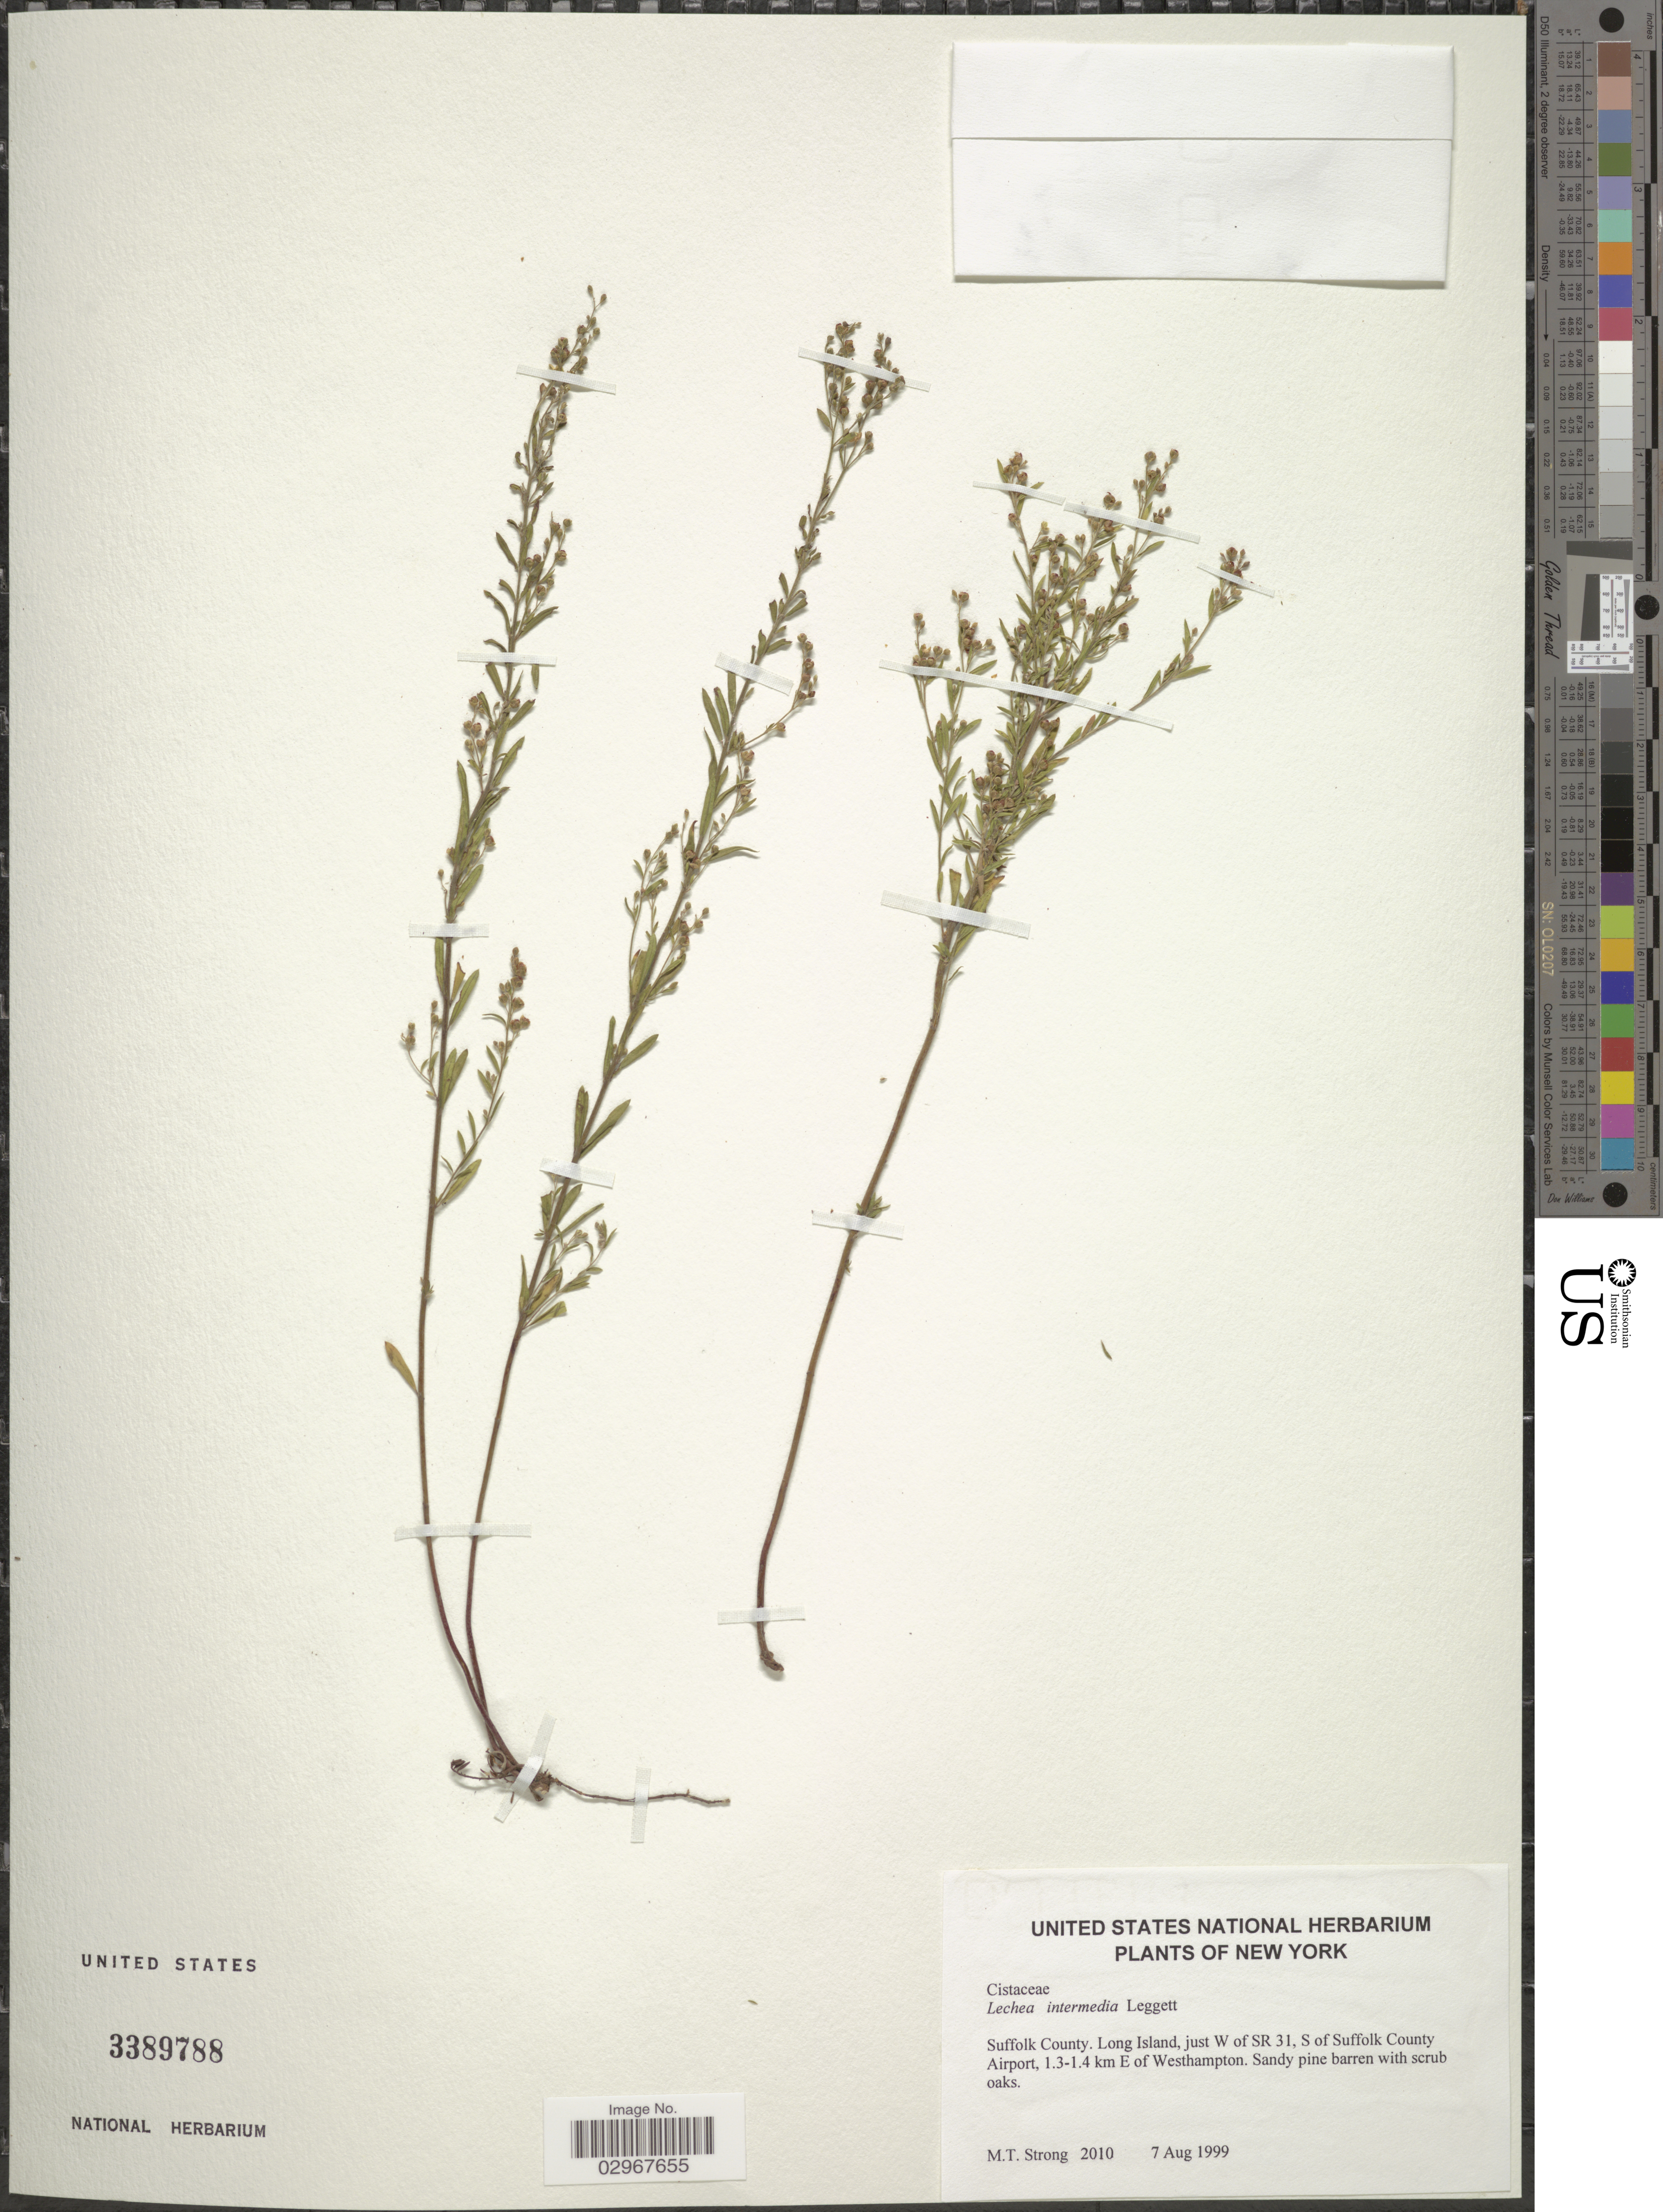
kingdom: Plantae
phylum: Tracheophyta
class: Magnoliopsida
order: Malvales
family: Cistaceae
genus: Lechea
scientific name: Lechea intermedia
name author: Legg. ex Britton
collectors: M. T. Strong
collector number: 2010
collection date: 1999-08-07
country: United States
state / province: New York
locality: Suffolk County. Long Island, just W of SR 31, S of Suffolk County Airport, 1.3-1.4 km E of Westhampton.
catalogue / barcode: US 3389788